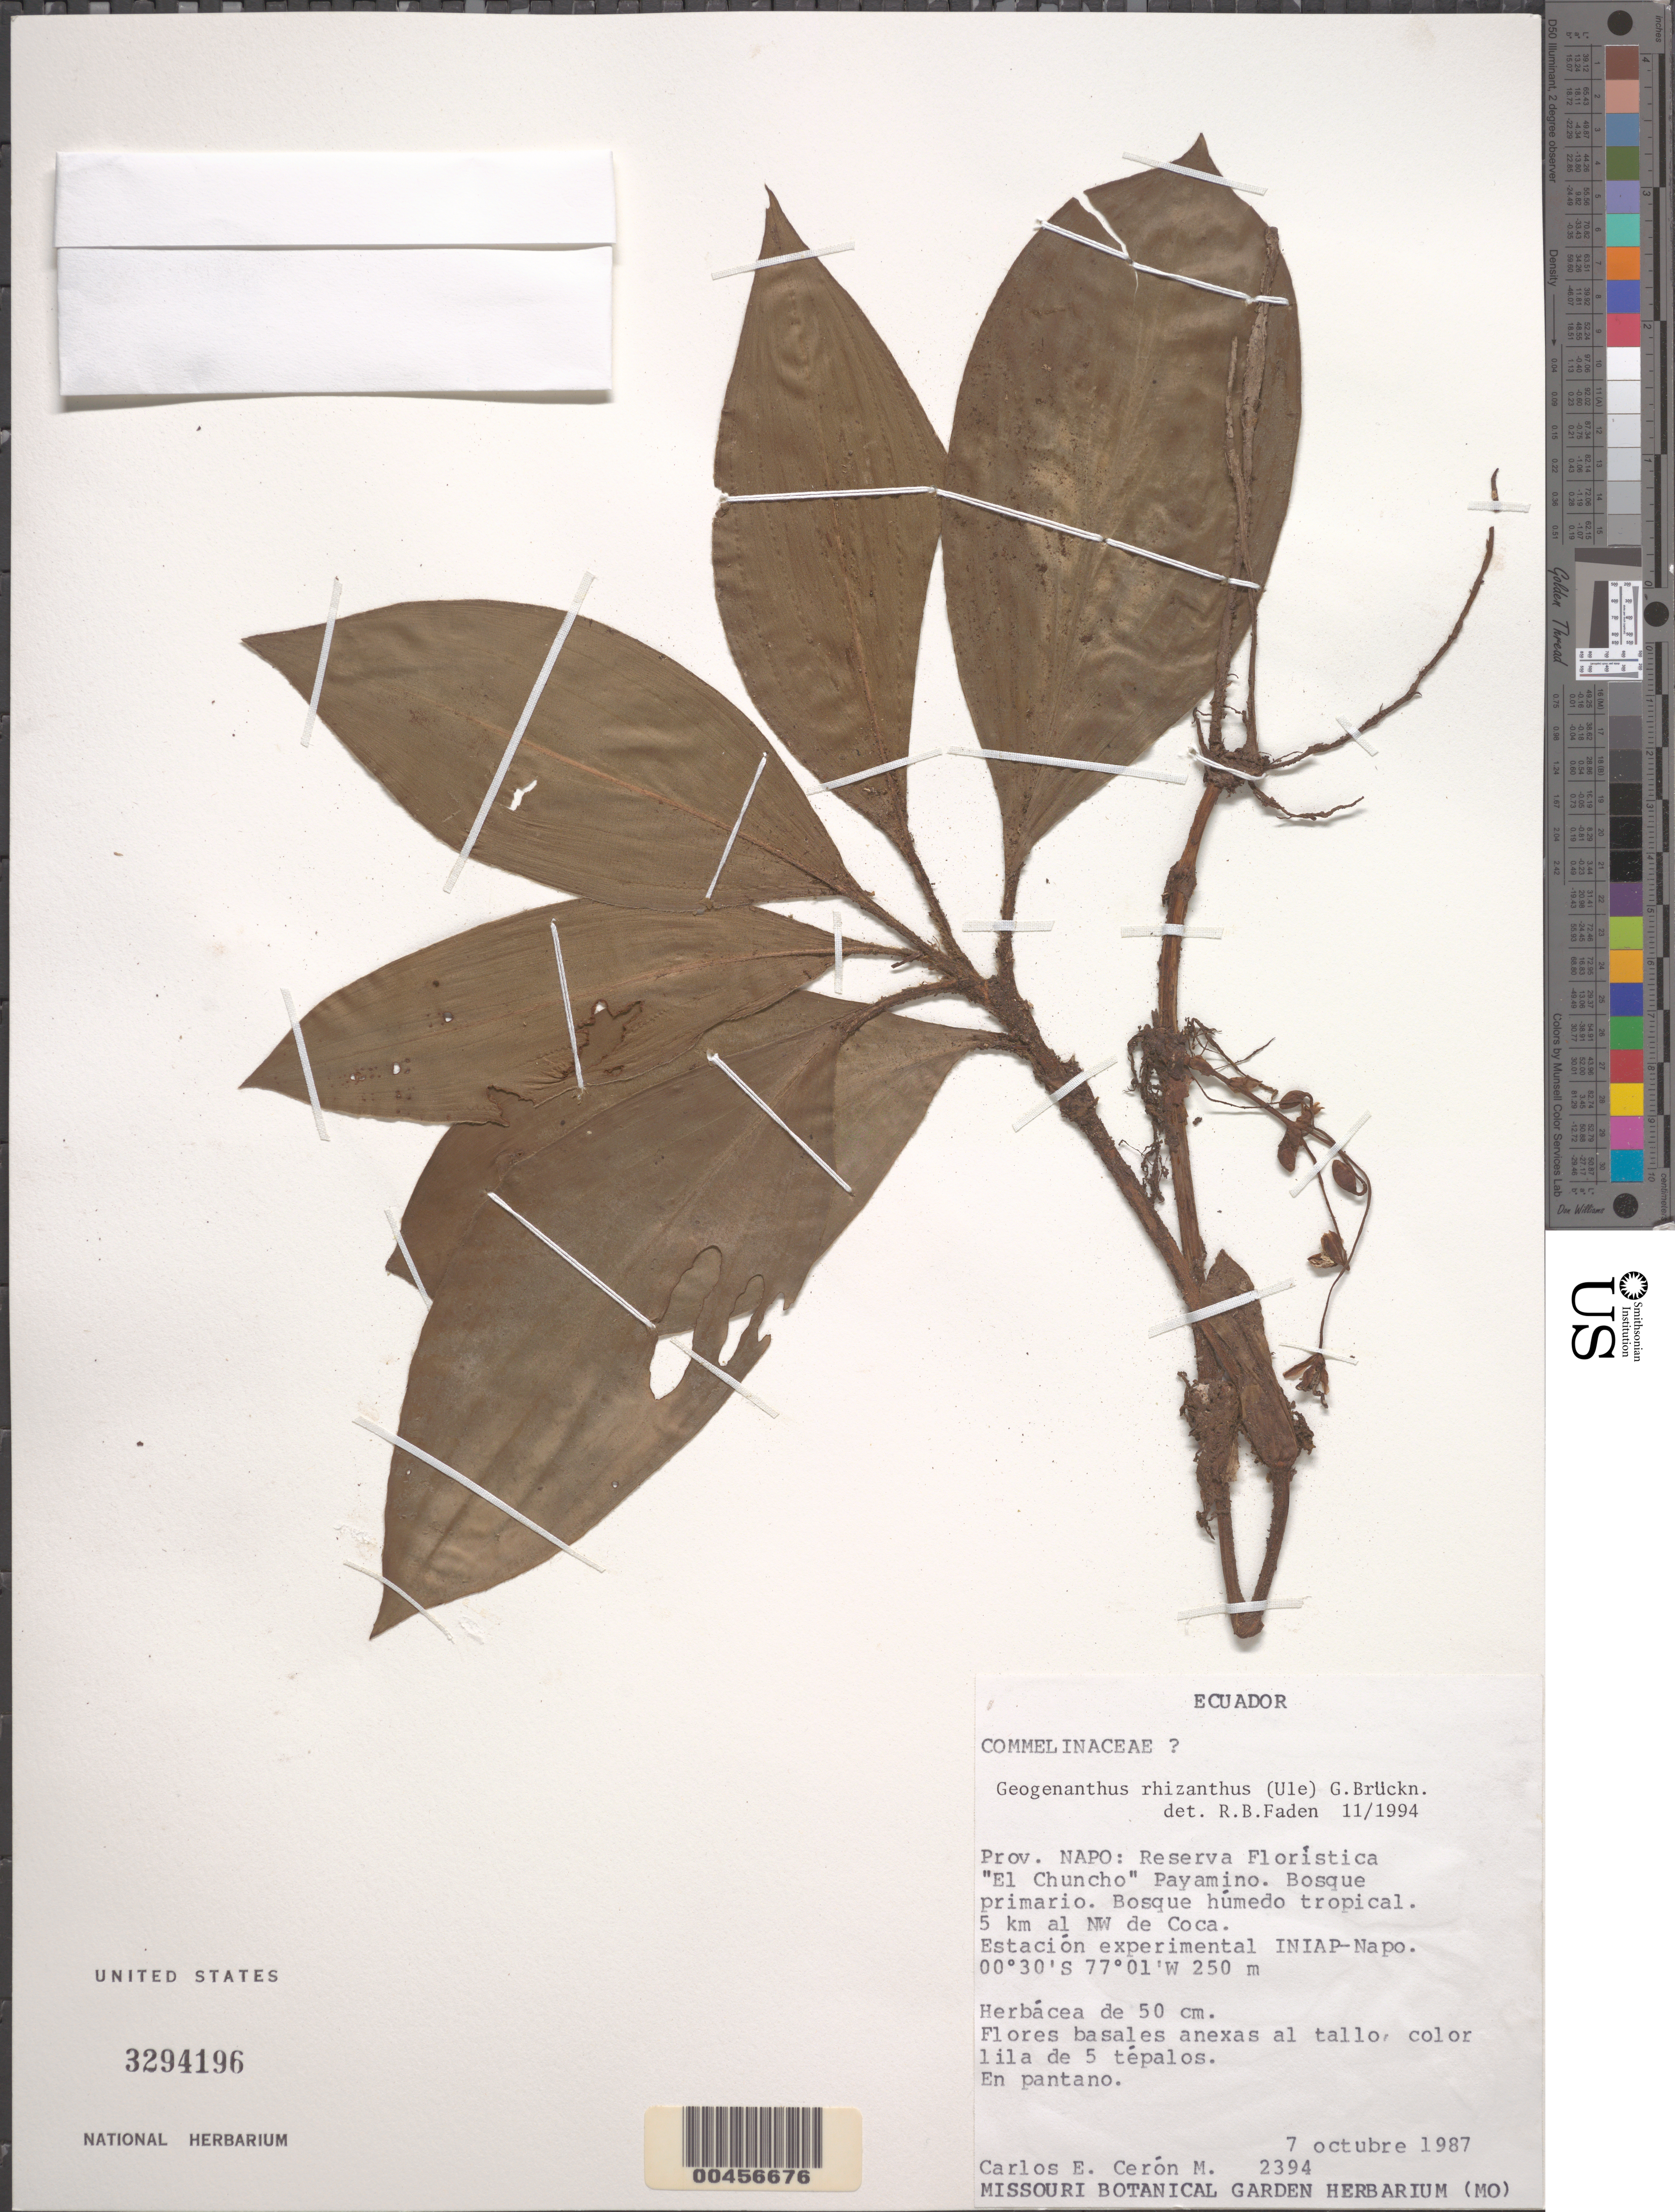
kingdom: Plantae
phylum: Tracheophyta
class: Liliopsida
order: Commelinales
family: Commelinaceae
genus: Geogenanthus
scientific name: Geogenanthus rhizanthus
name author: (Ule) G. Brückn.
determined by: Faden, Robert B., (US), Smithsonian Institution - National Museum of Natural History (UNITED STATES)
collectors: C. E. Cerón M.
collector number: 2394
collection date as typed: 07 Oct 1987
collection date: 1987-10-07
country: Ecuador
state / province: Napo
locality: El chuncho Payamino floristic Reserve, NW ofcoca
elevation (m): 250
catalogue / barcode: US 3294196